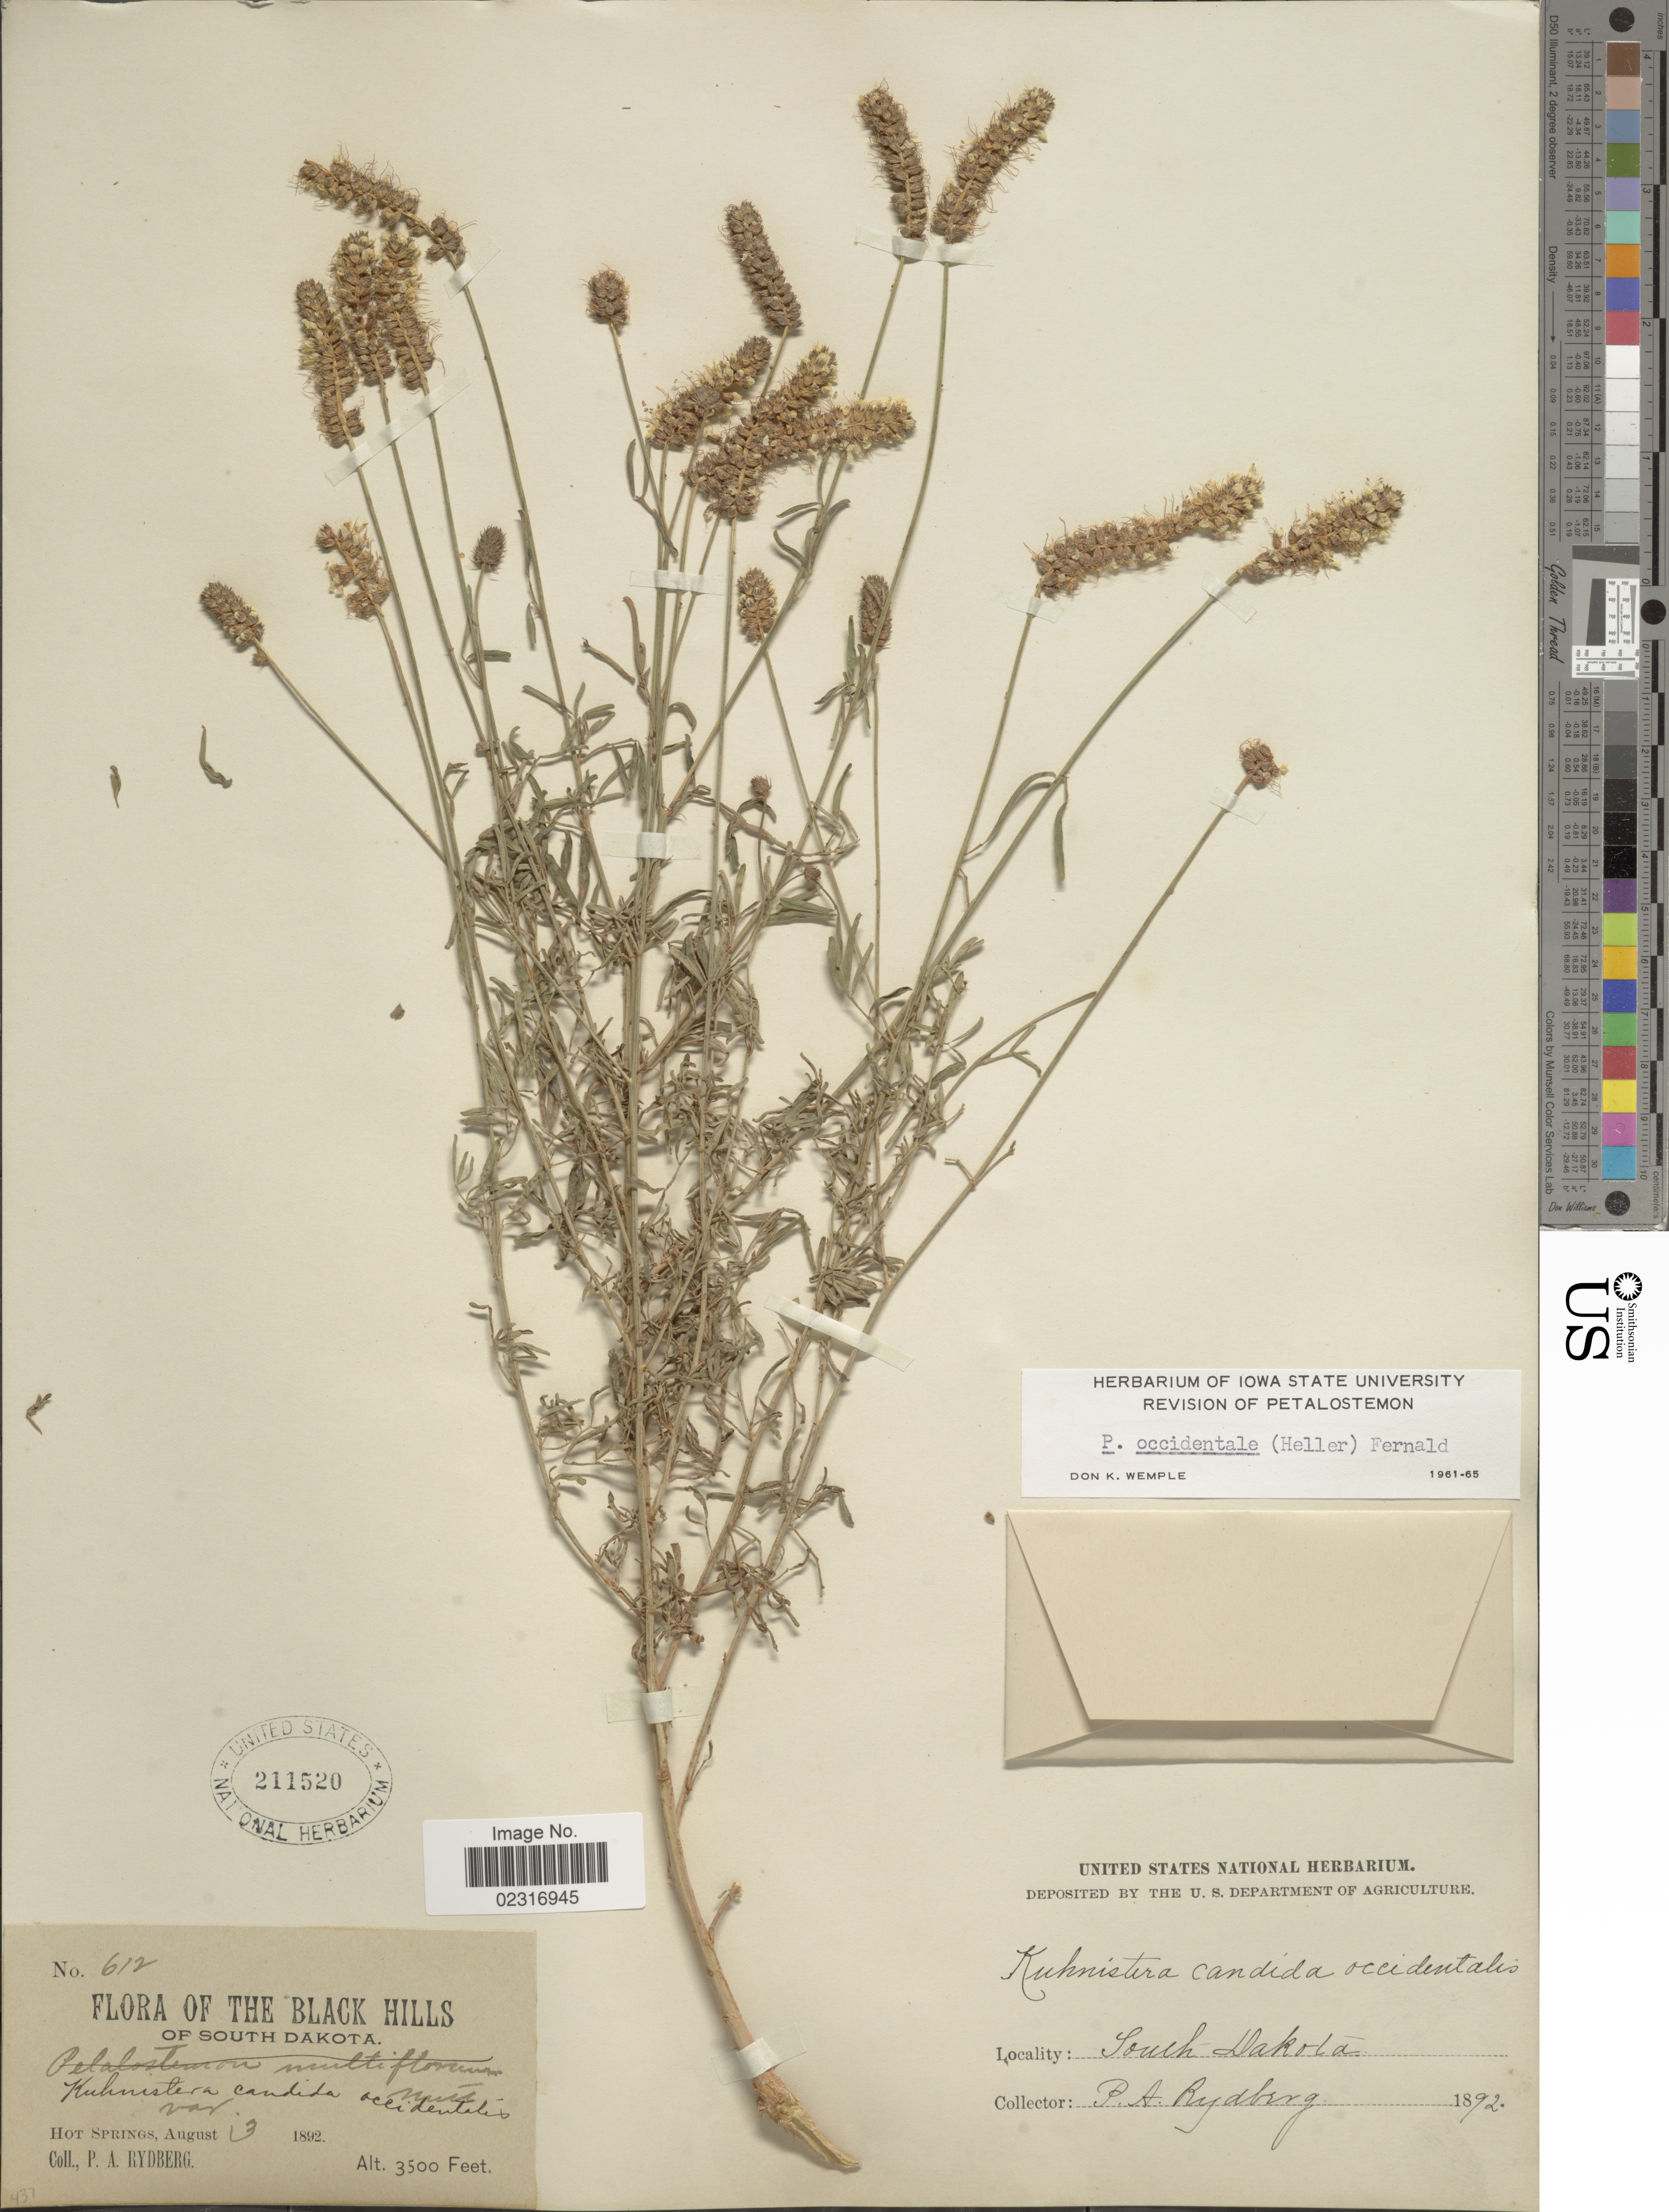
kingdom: Plantae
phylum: Tracheophyta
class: Magnoliopsida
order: Fabales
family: Fabaceae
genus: Dalea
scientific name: Dalea candida var. oligophylla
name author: (Torr) Shinners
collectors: P. A. Rydberg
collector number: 612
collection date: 1892-08-03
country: United States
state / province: South Dakota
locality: The Black Hills. Hot Springs.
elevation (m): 1067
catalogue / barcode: US 211520